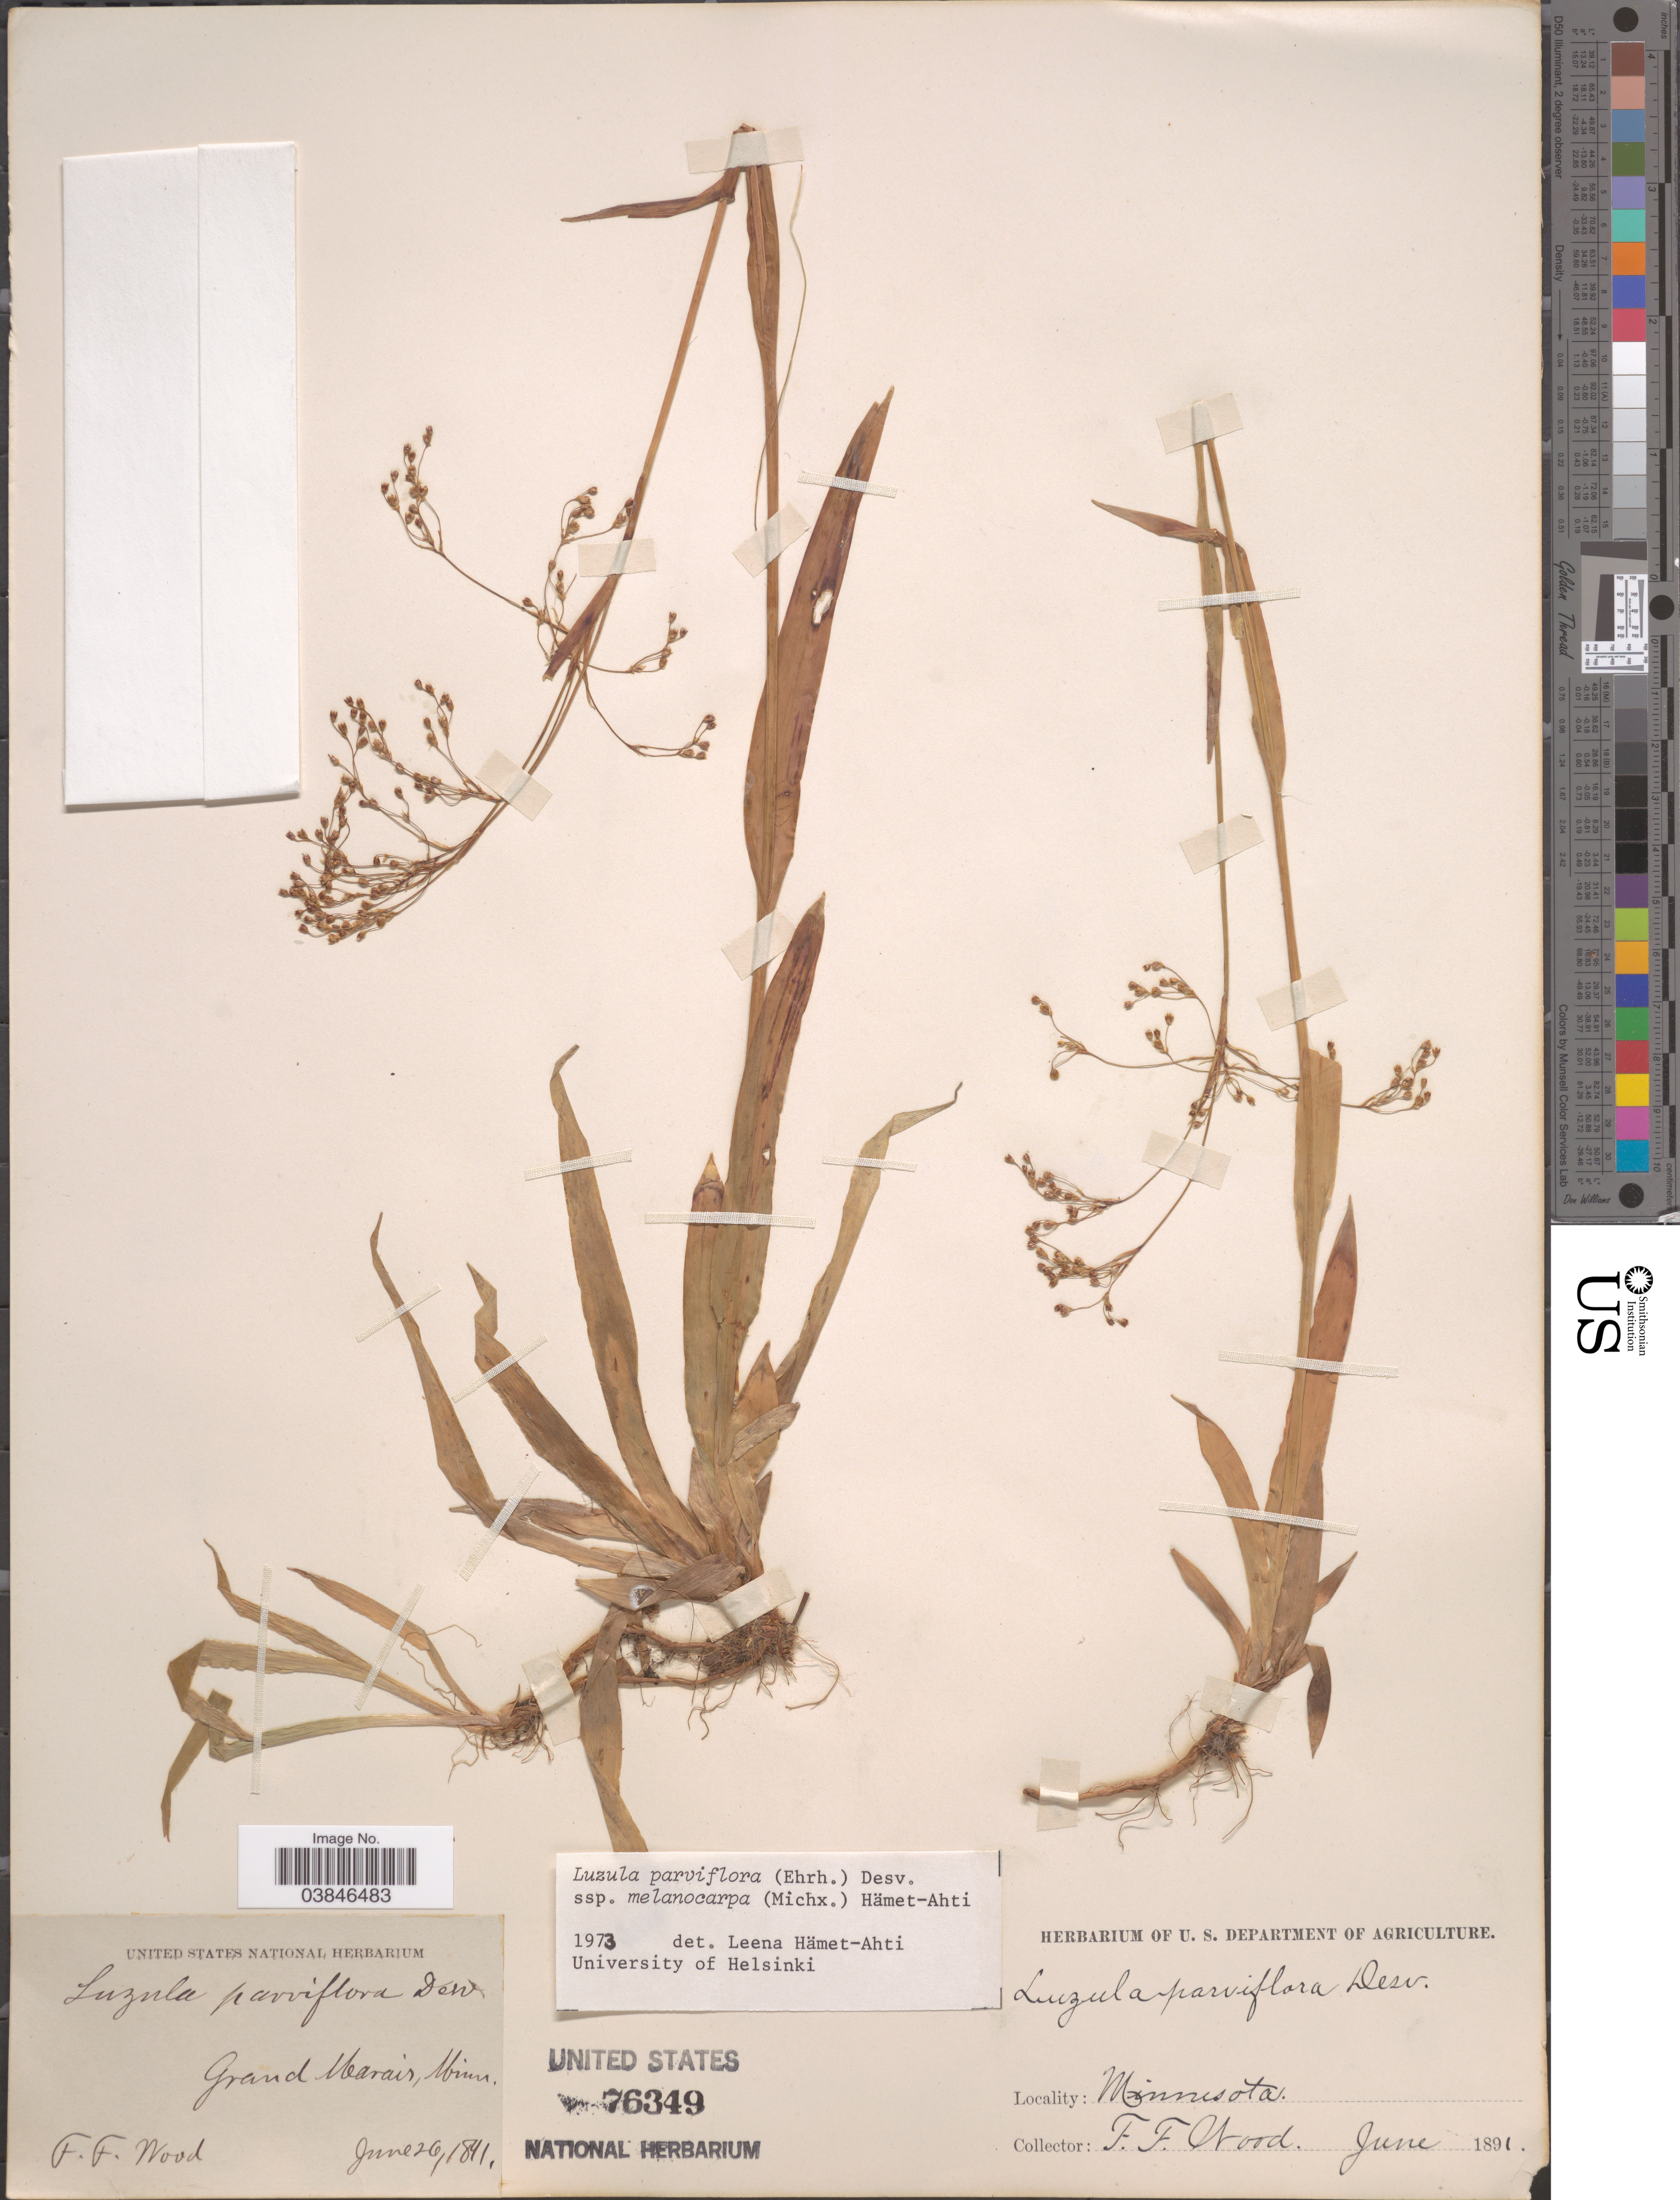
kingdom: Plantae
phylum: Tracheophyta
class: Liliopsida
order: Poales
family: Juncaceae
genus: Luzula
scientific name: Luzula parviflora subsp. melanocarpa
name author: Desv.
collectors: F. Wood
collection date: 1891-06-26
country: United States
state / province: Minnesota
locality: Grand Marais.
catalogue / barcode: US 76349